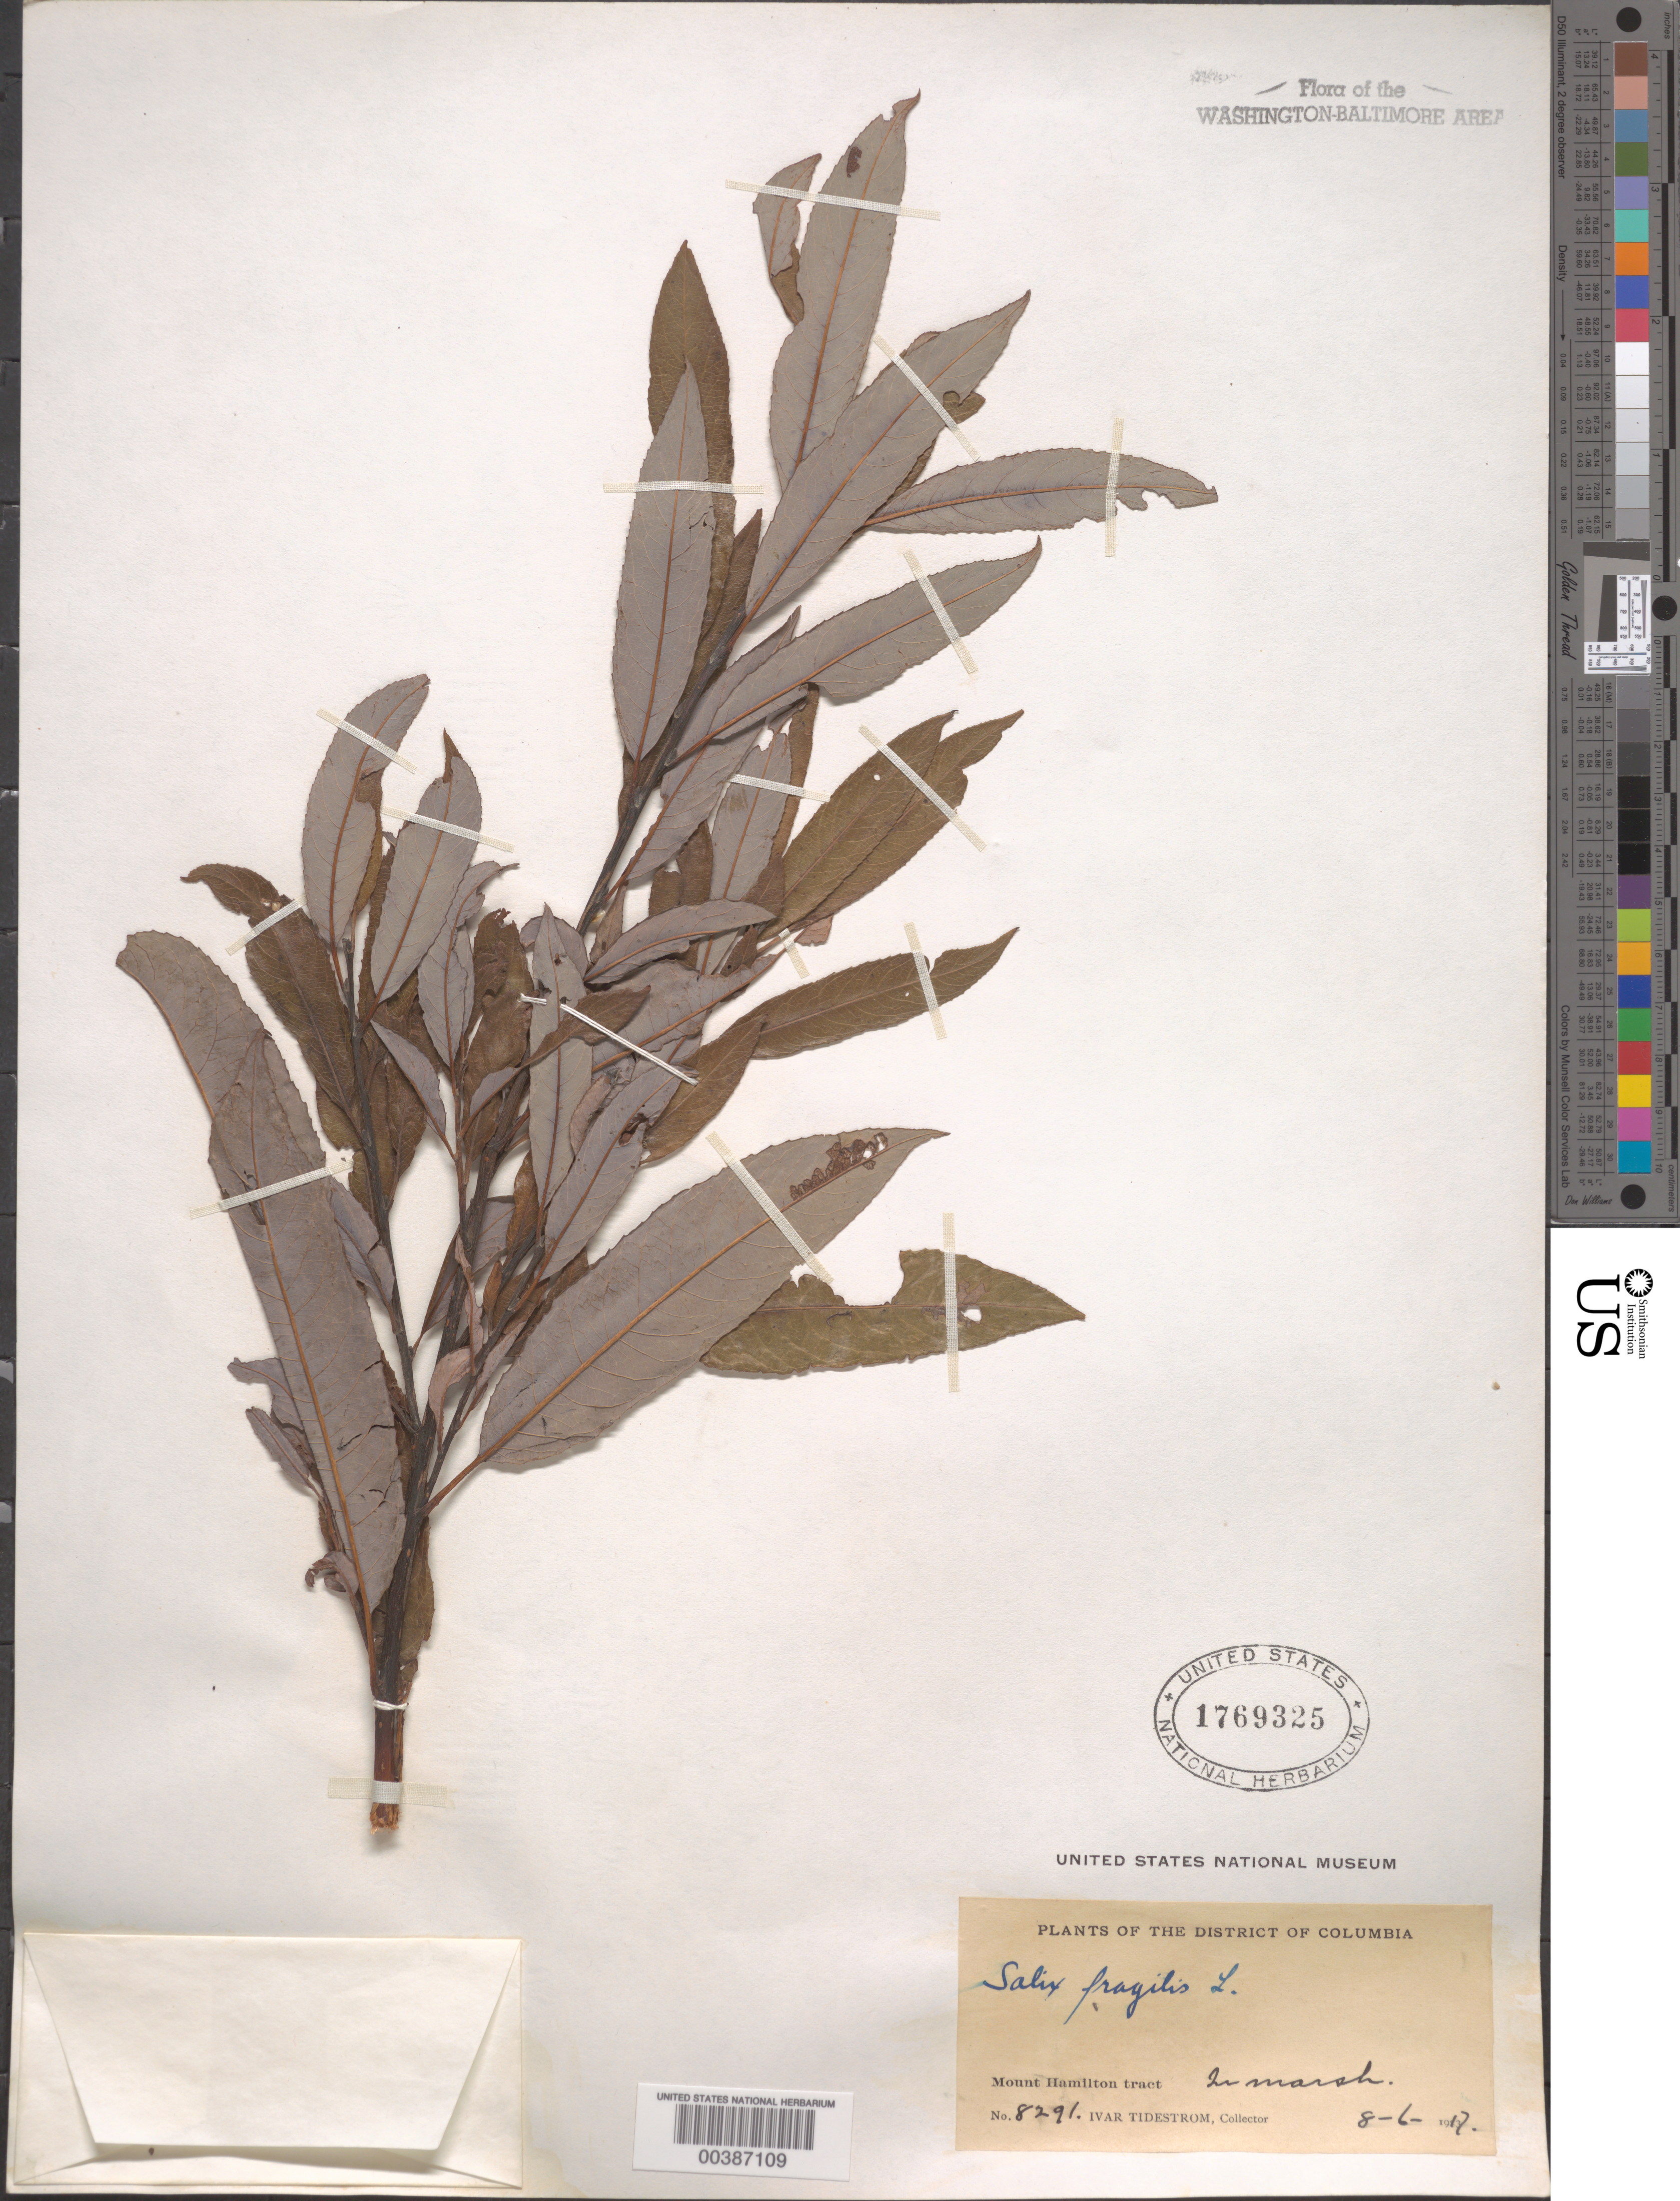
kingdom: Plantae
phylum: Tracheophyta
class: Magnoliopsida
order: Malpighiales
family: Salicaceae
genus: Salix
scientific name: Salix sericea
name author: Marshall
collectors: I. F. Tidestrom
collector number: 8291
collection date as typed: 06 Aug 1917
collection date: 1917-08-06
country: United States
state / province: District of Columbia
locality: Mount Hamilton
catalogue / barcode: US 1769325